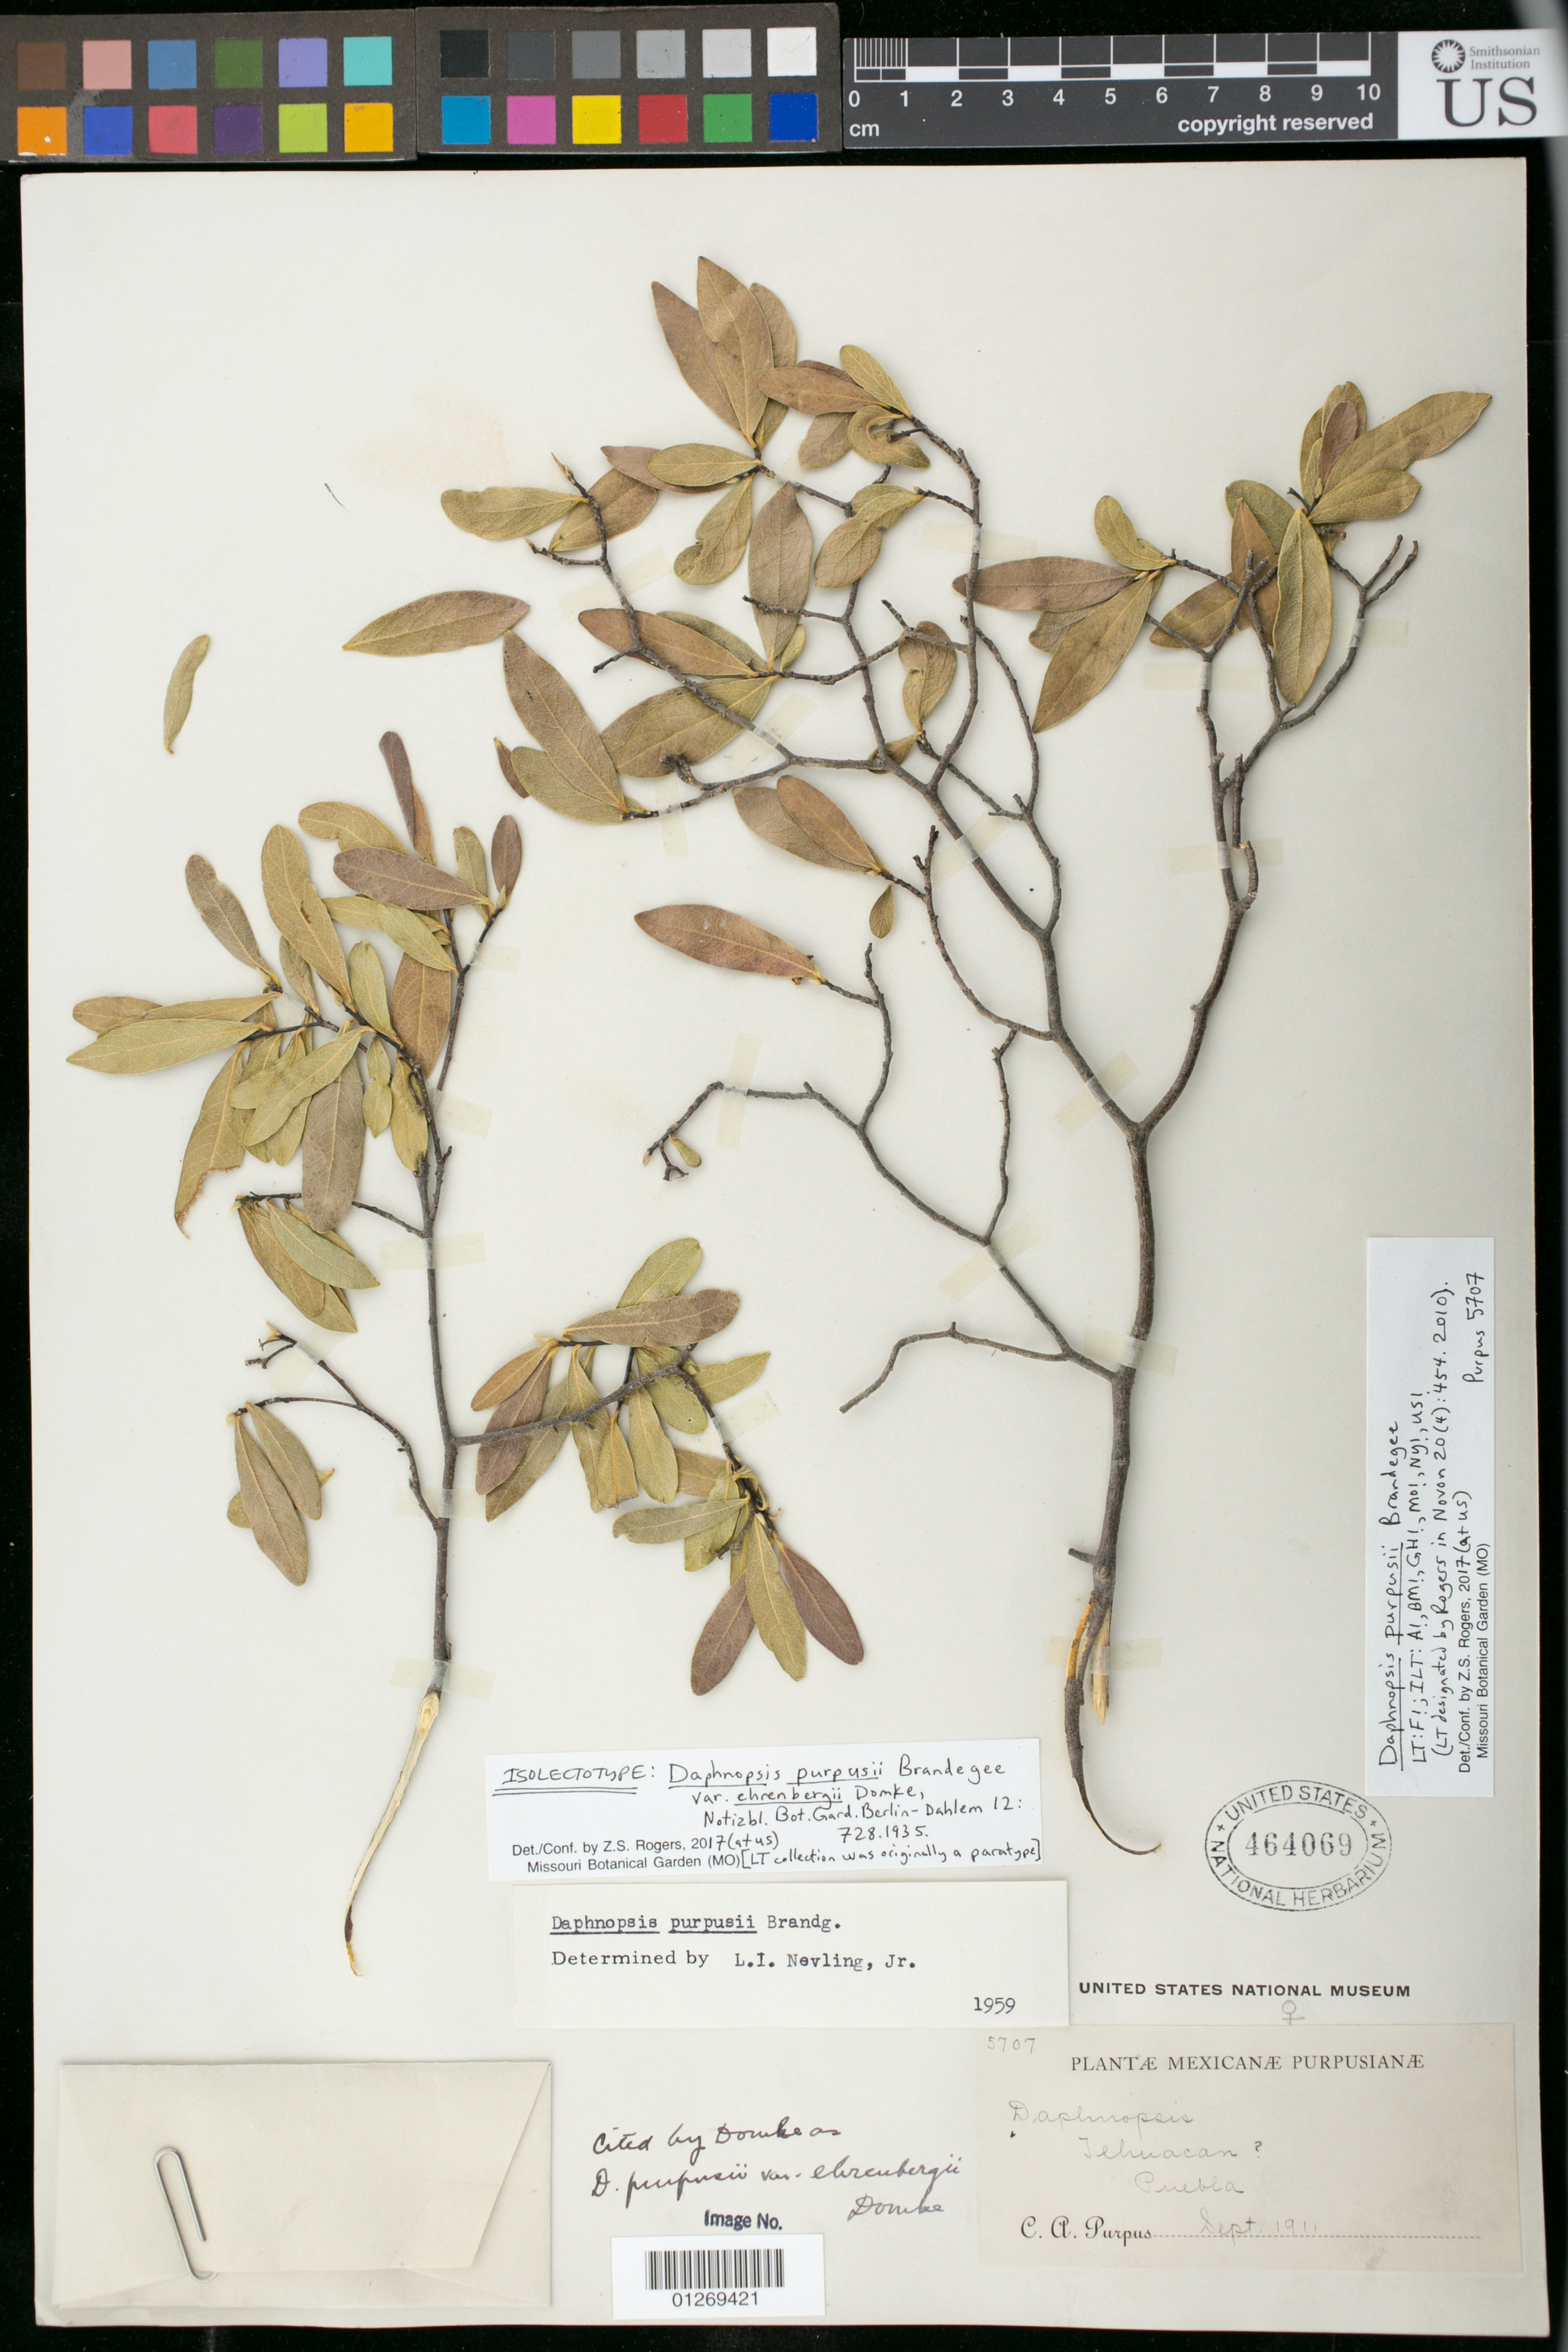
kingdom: Plantae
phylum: Tracheophyta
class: Magnoliopsida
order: Malvales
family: Thymelaeaceae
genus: Daphnopsis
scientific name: Daphnopsis purpusii var. ehrenbergii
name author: Domke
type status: Isolectotype; Paratype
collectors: C. A. Purpus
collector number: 5707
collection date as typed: Sep 1911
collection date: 1911-09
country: Mexico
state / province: Puebla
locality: Tehuacan.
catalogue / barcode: US 464069